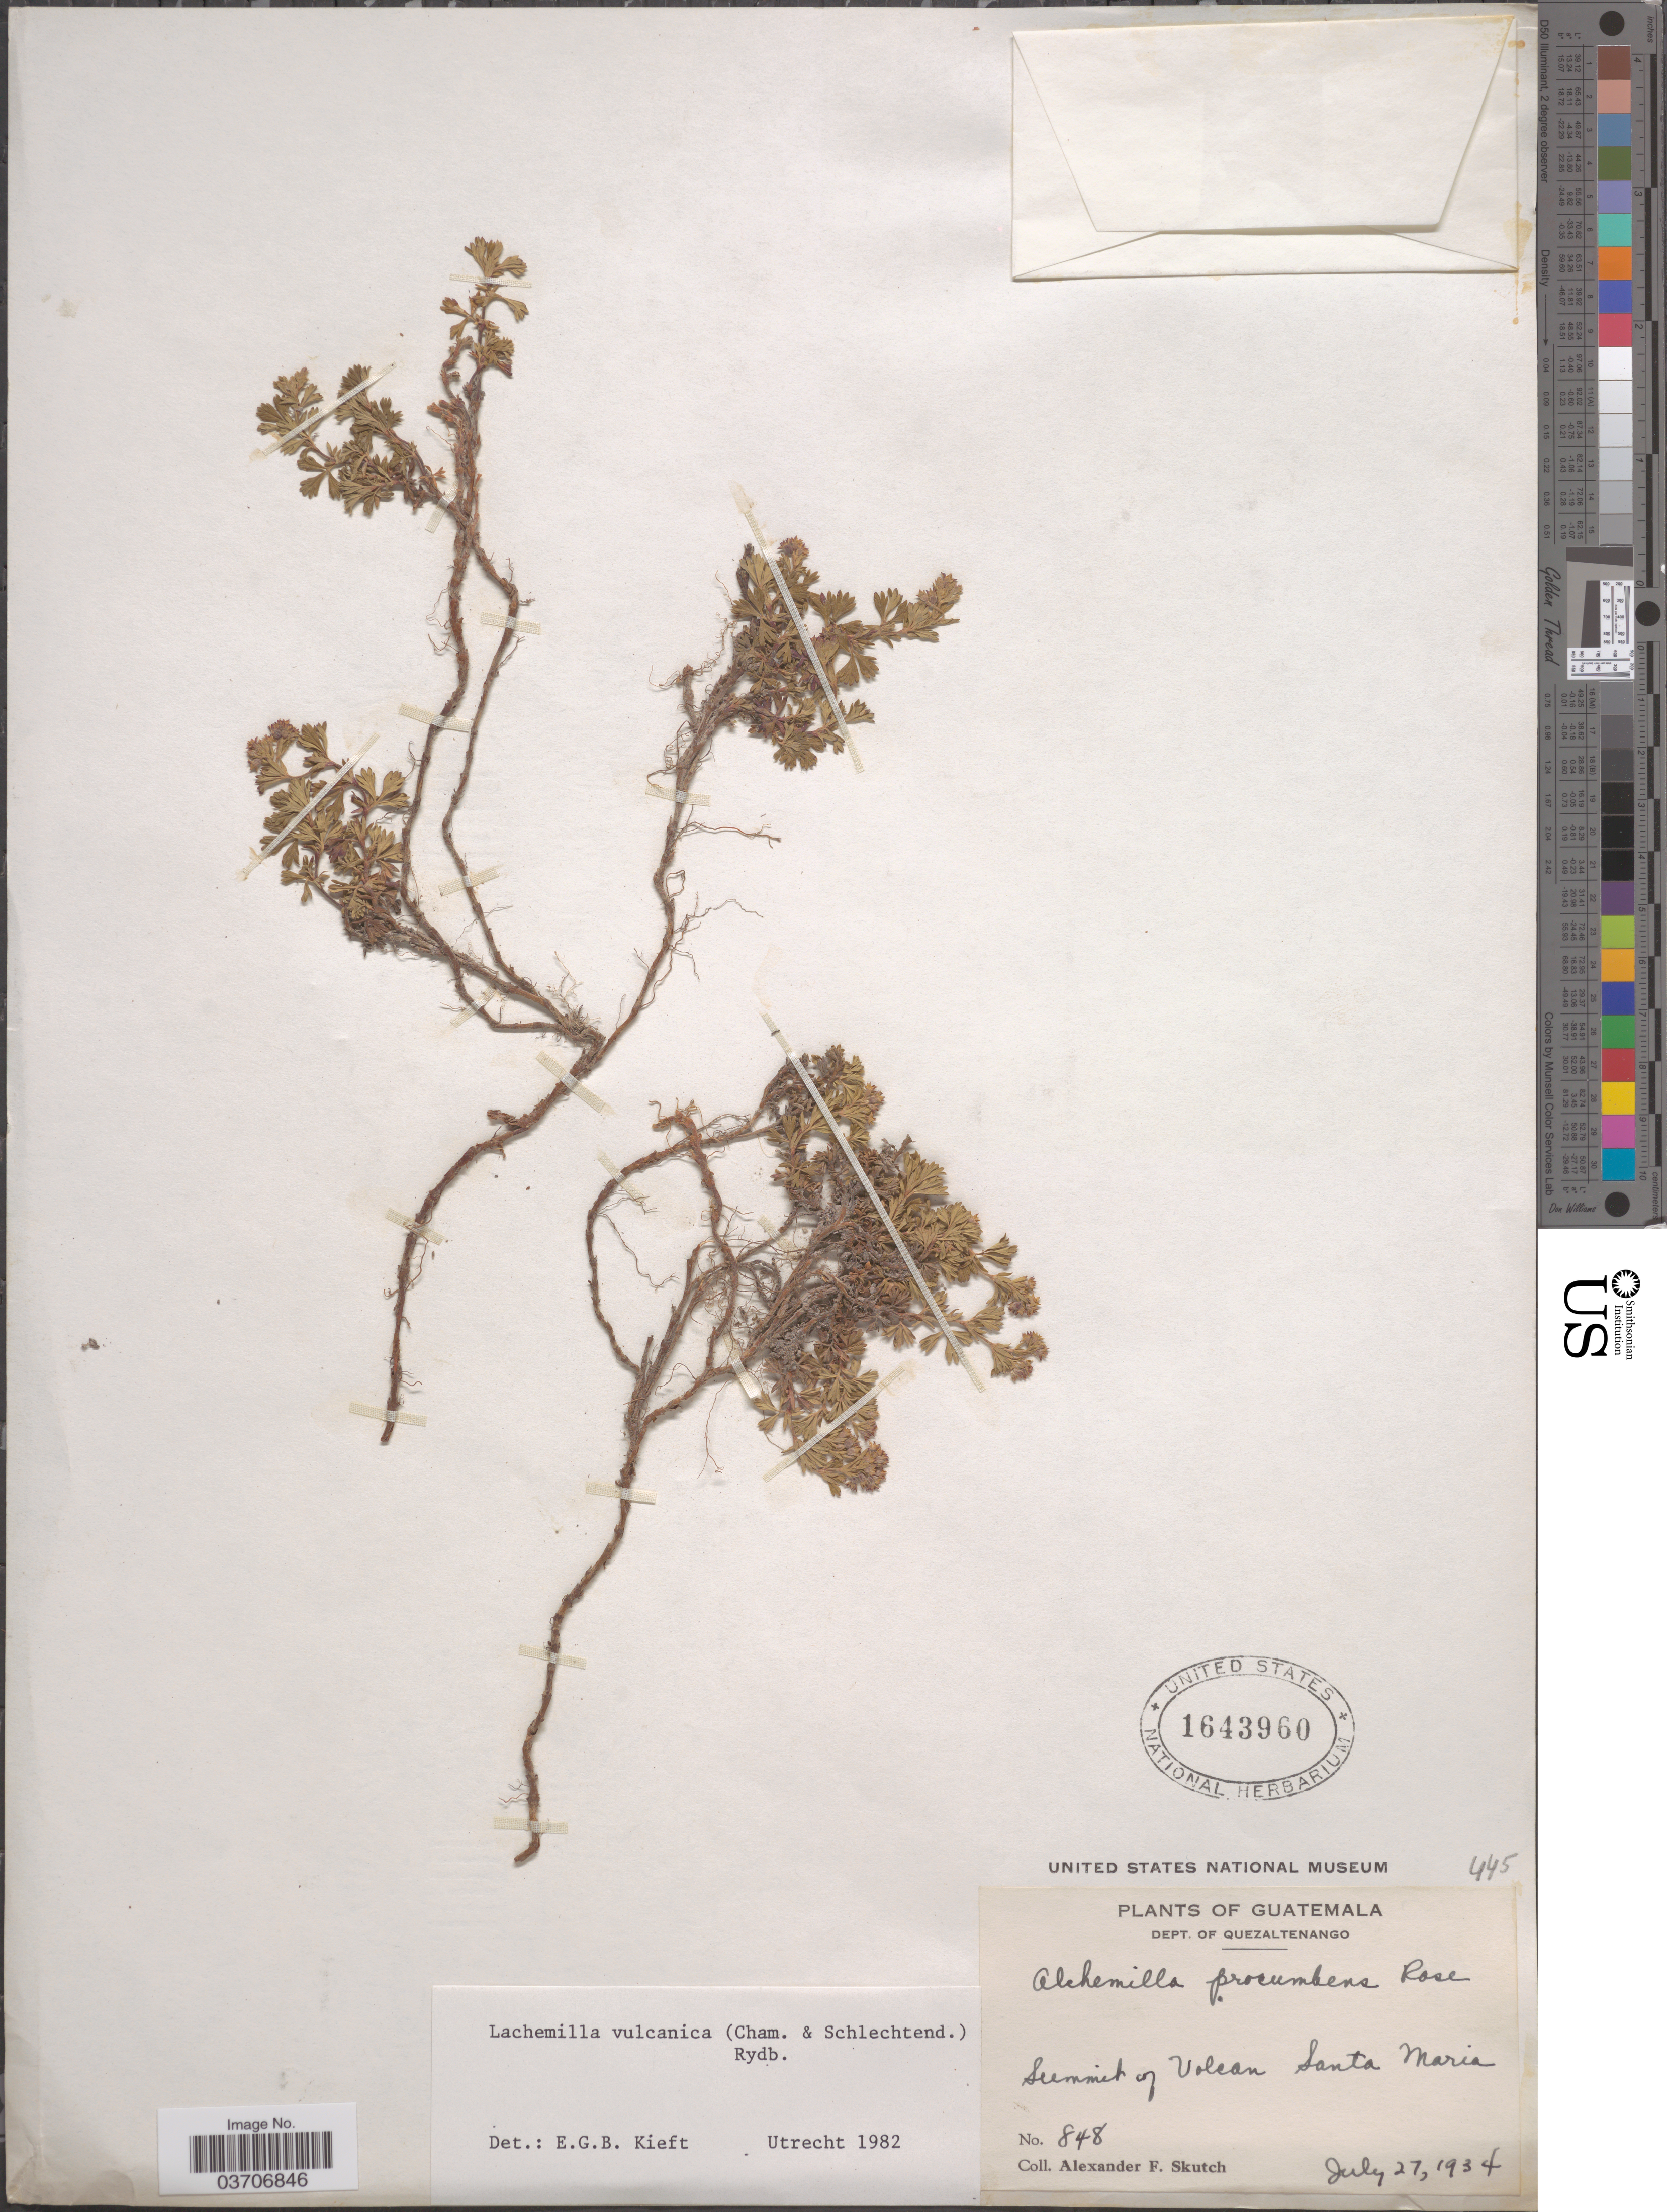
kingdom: Plantae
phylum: Tracheophyta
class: Magnoliopsida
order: Rosales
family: Rosaceae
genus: Lachemilla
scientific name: Lachemilla vulcanica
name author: (Cham. & Schltdl.) Rydb.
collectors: A. F. Skutch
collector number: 848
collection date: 1934-07-27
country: Guatemala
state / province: Quetzaltenango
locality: Dept. of Quezaltenango. Summit of Volcan Santa Maria.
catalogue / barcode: US 1643960